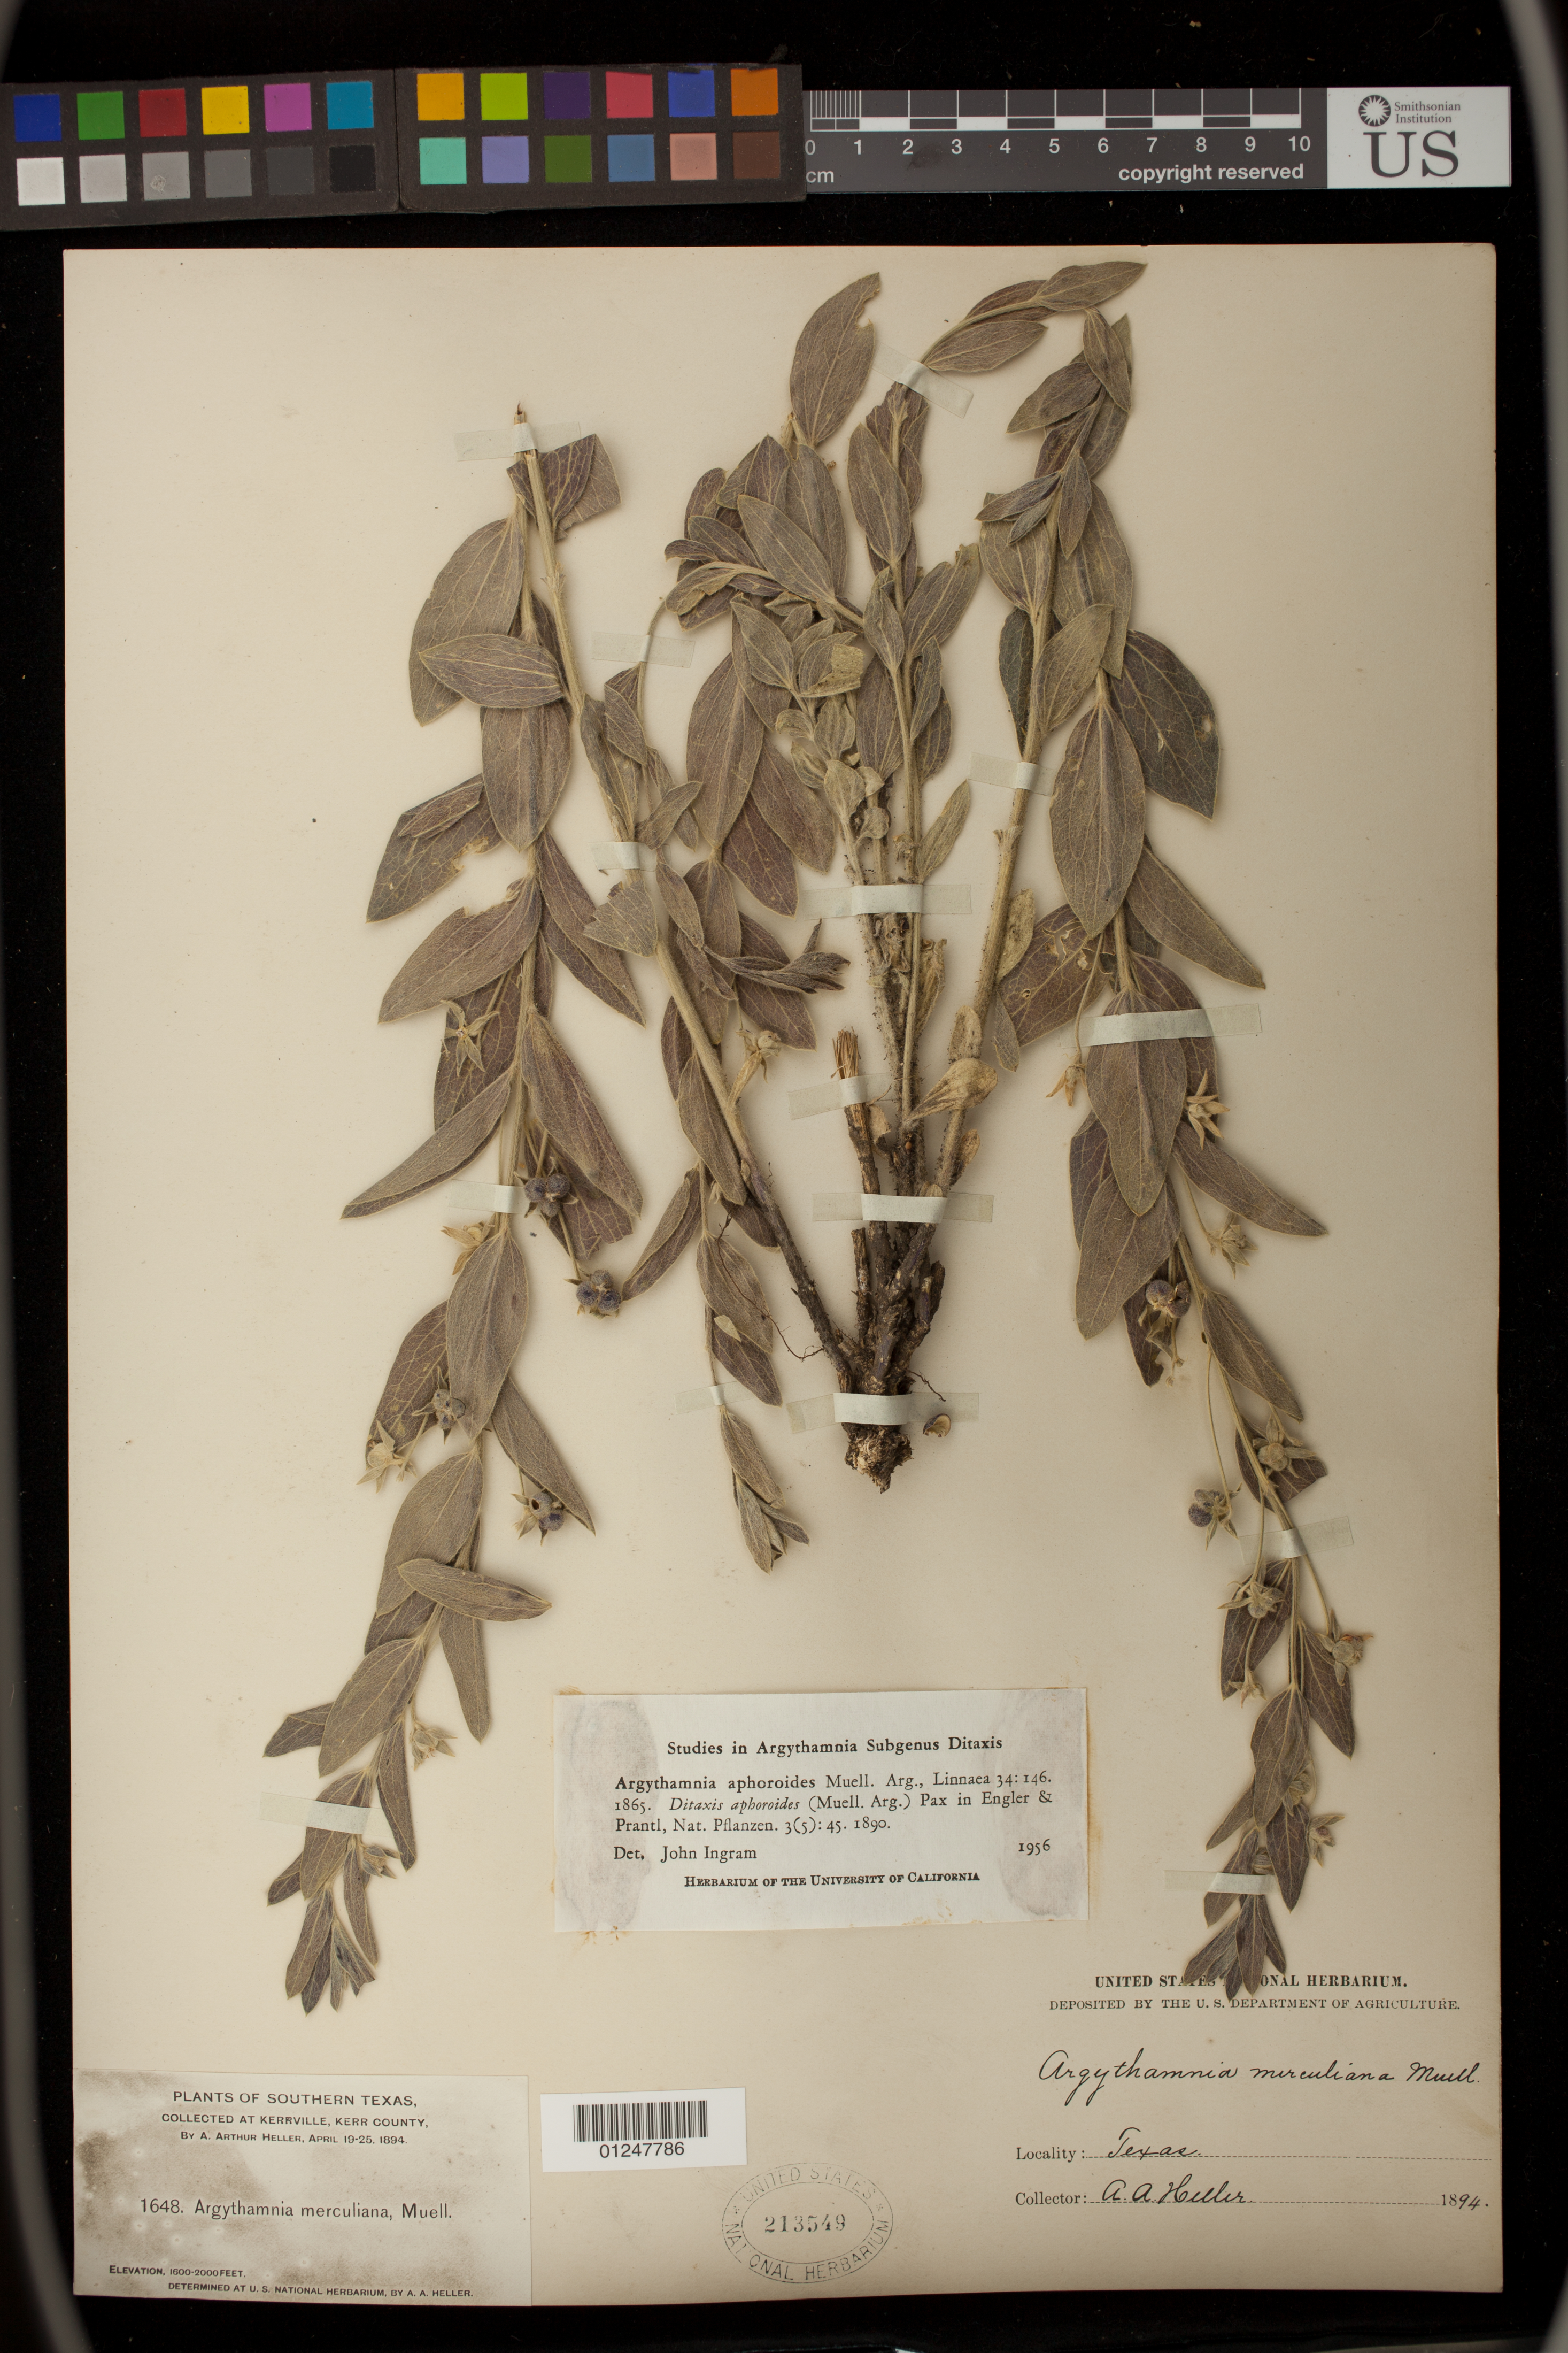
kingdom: Plantae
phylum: Tracheophyta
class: Magnoliopsida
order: Malpighiales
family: Euphorbiaceae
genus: Argythamnia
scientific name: Argythamnia aphoroides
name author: Müll. Arg.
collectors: E. G. Heller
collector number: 1648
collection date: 1894-04-19/1894-04-25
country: United States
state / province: Texas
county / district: Kerr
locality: Kerrville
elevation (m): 488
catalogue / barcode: US 213549